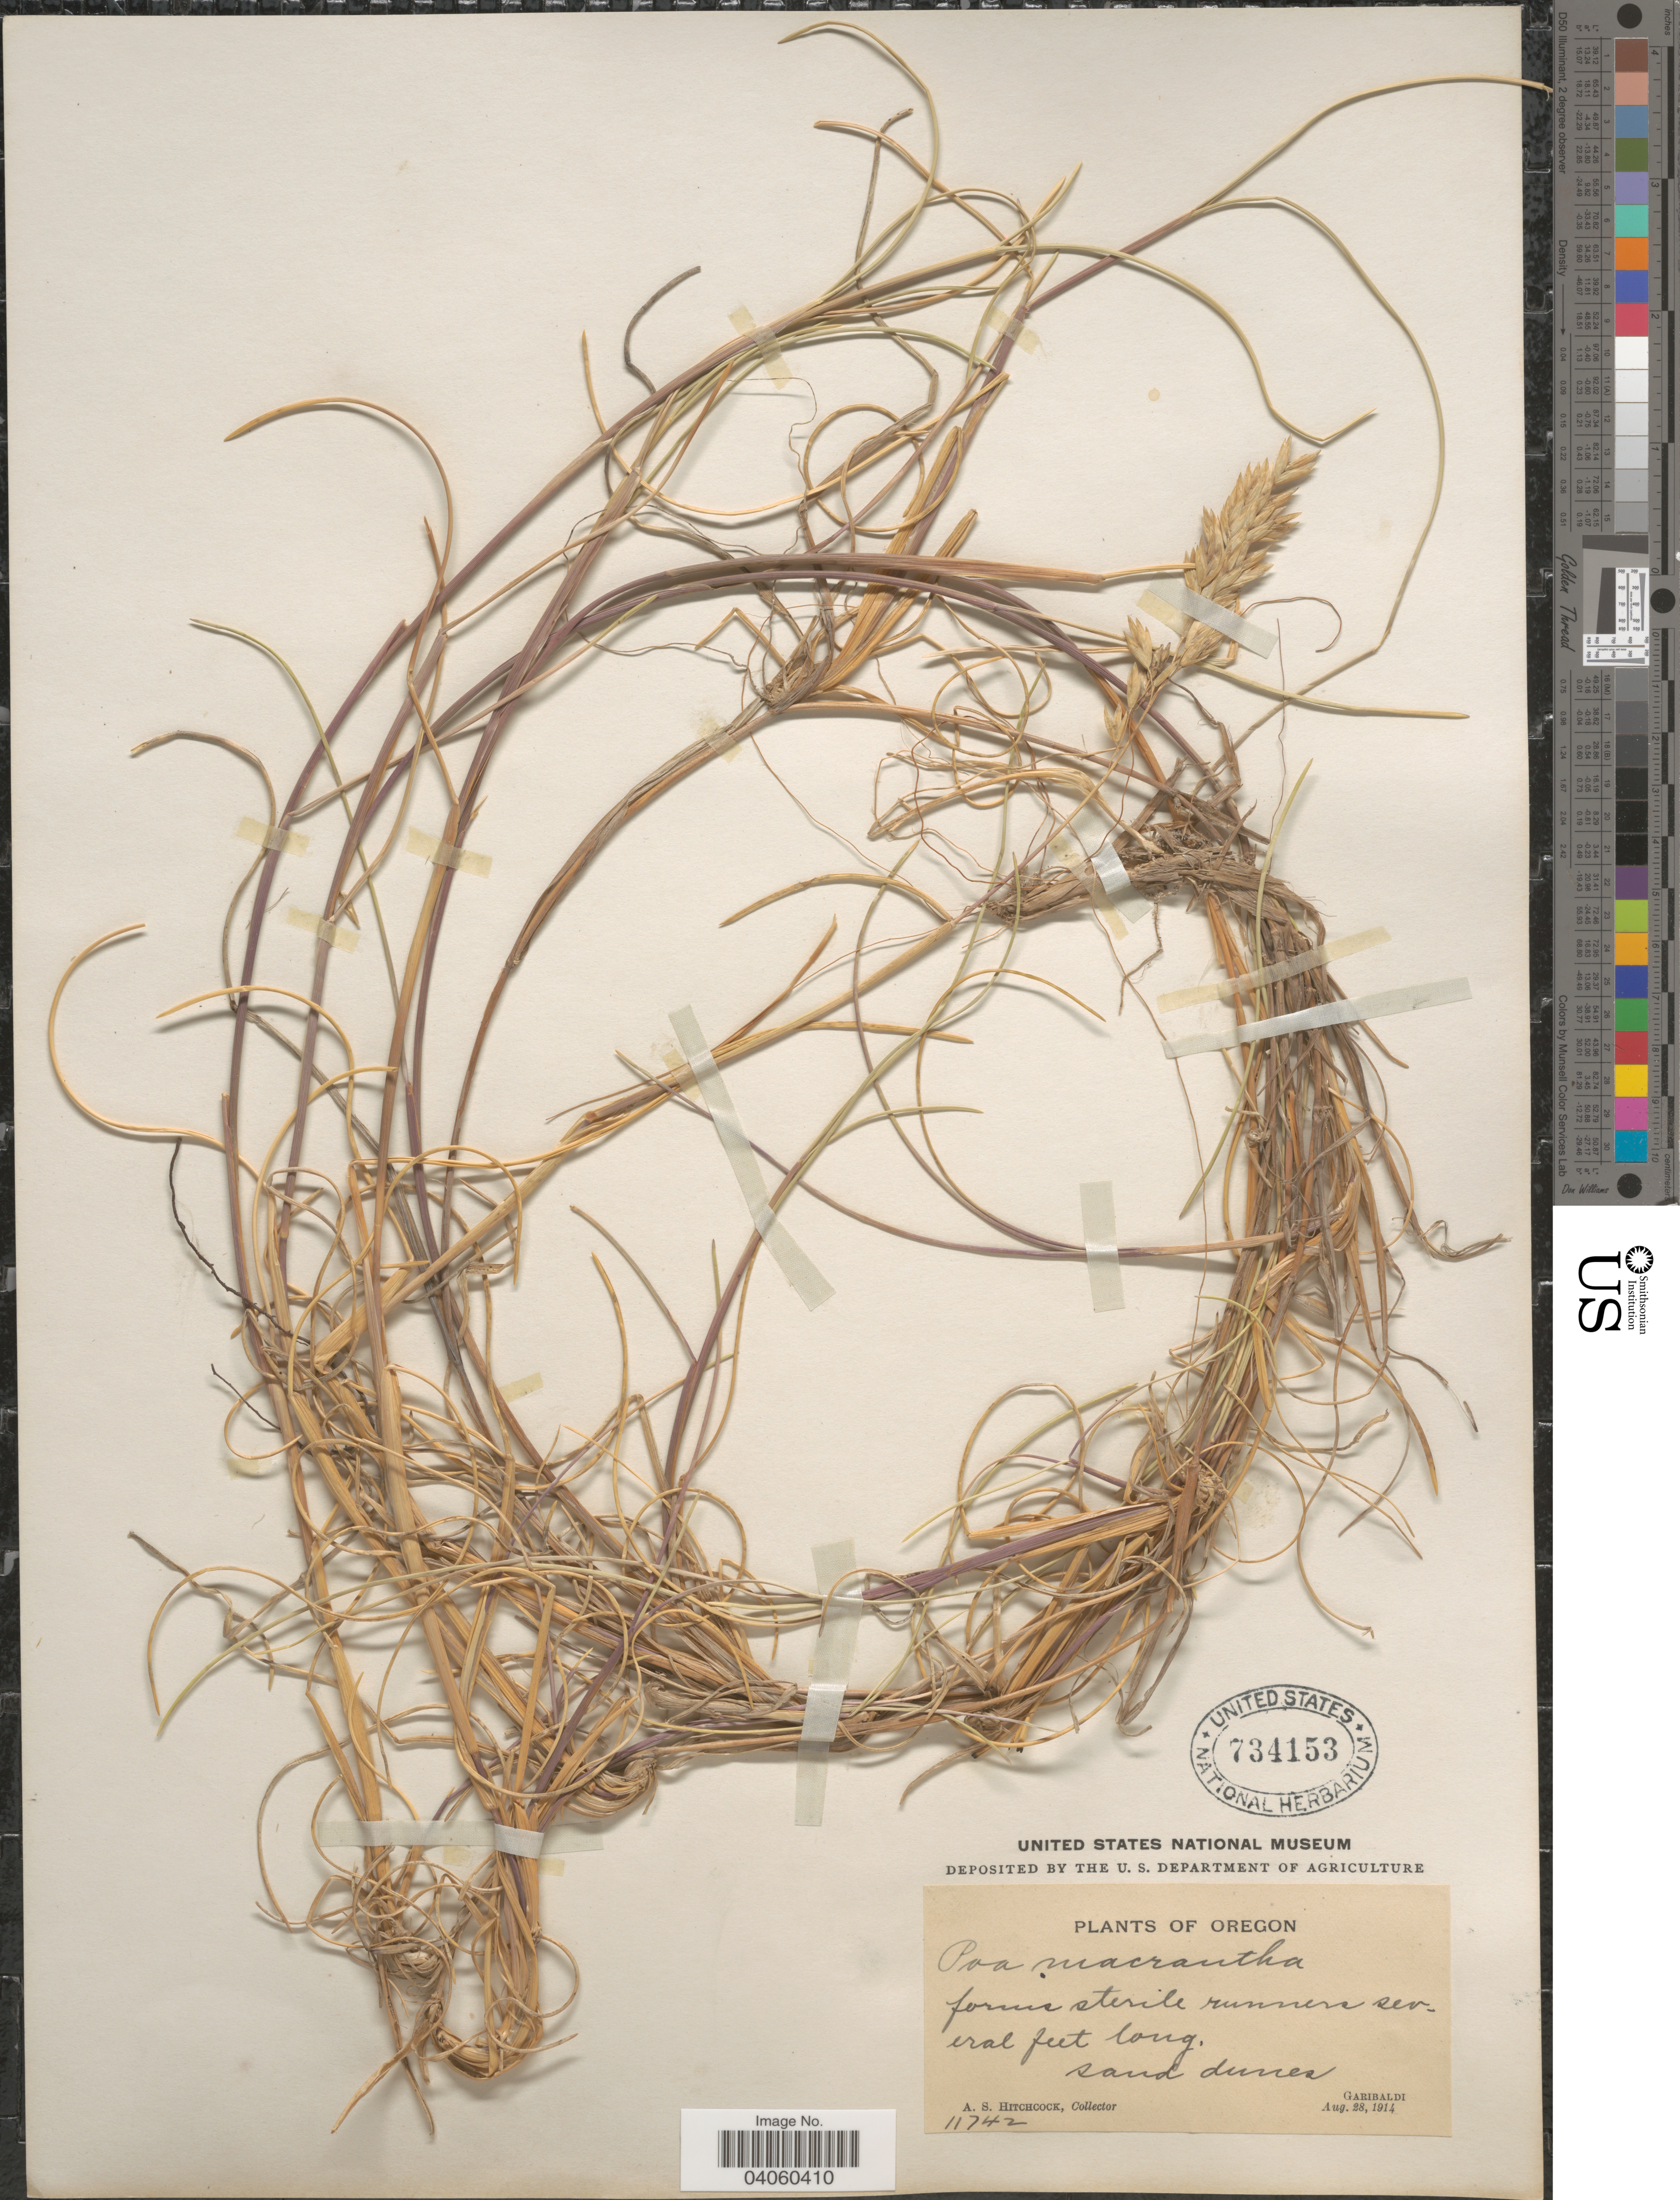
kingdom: Plantae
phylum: Tracheophyta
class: Liliopsida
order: Poales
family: Poaceae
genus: Poa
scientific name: Poa macrantha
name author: Vasey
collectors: A. S. Hitchcock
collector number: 11742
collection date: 1914-08-28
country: United States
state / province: Oregon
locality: Garibaldi.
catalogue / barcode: US 734153